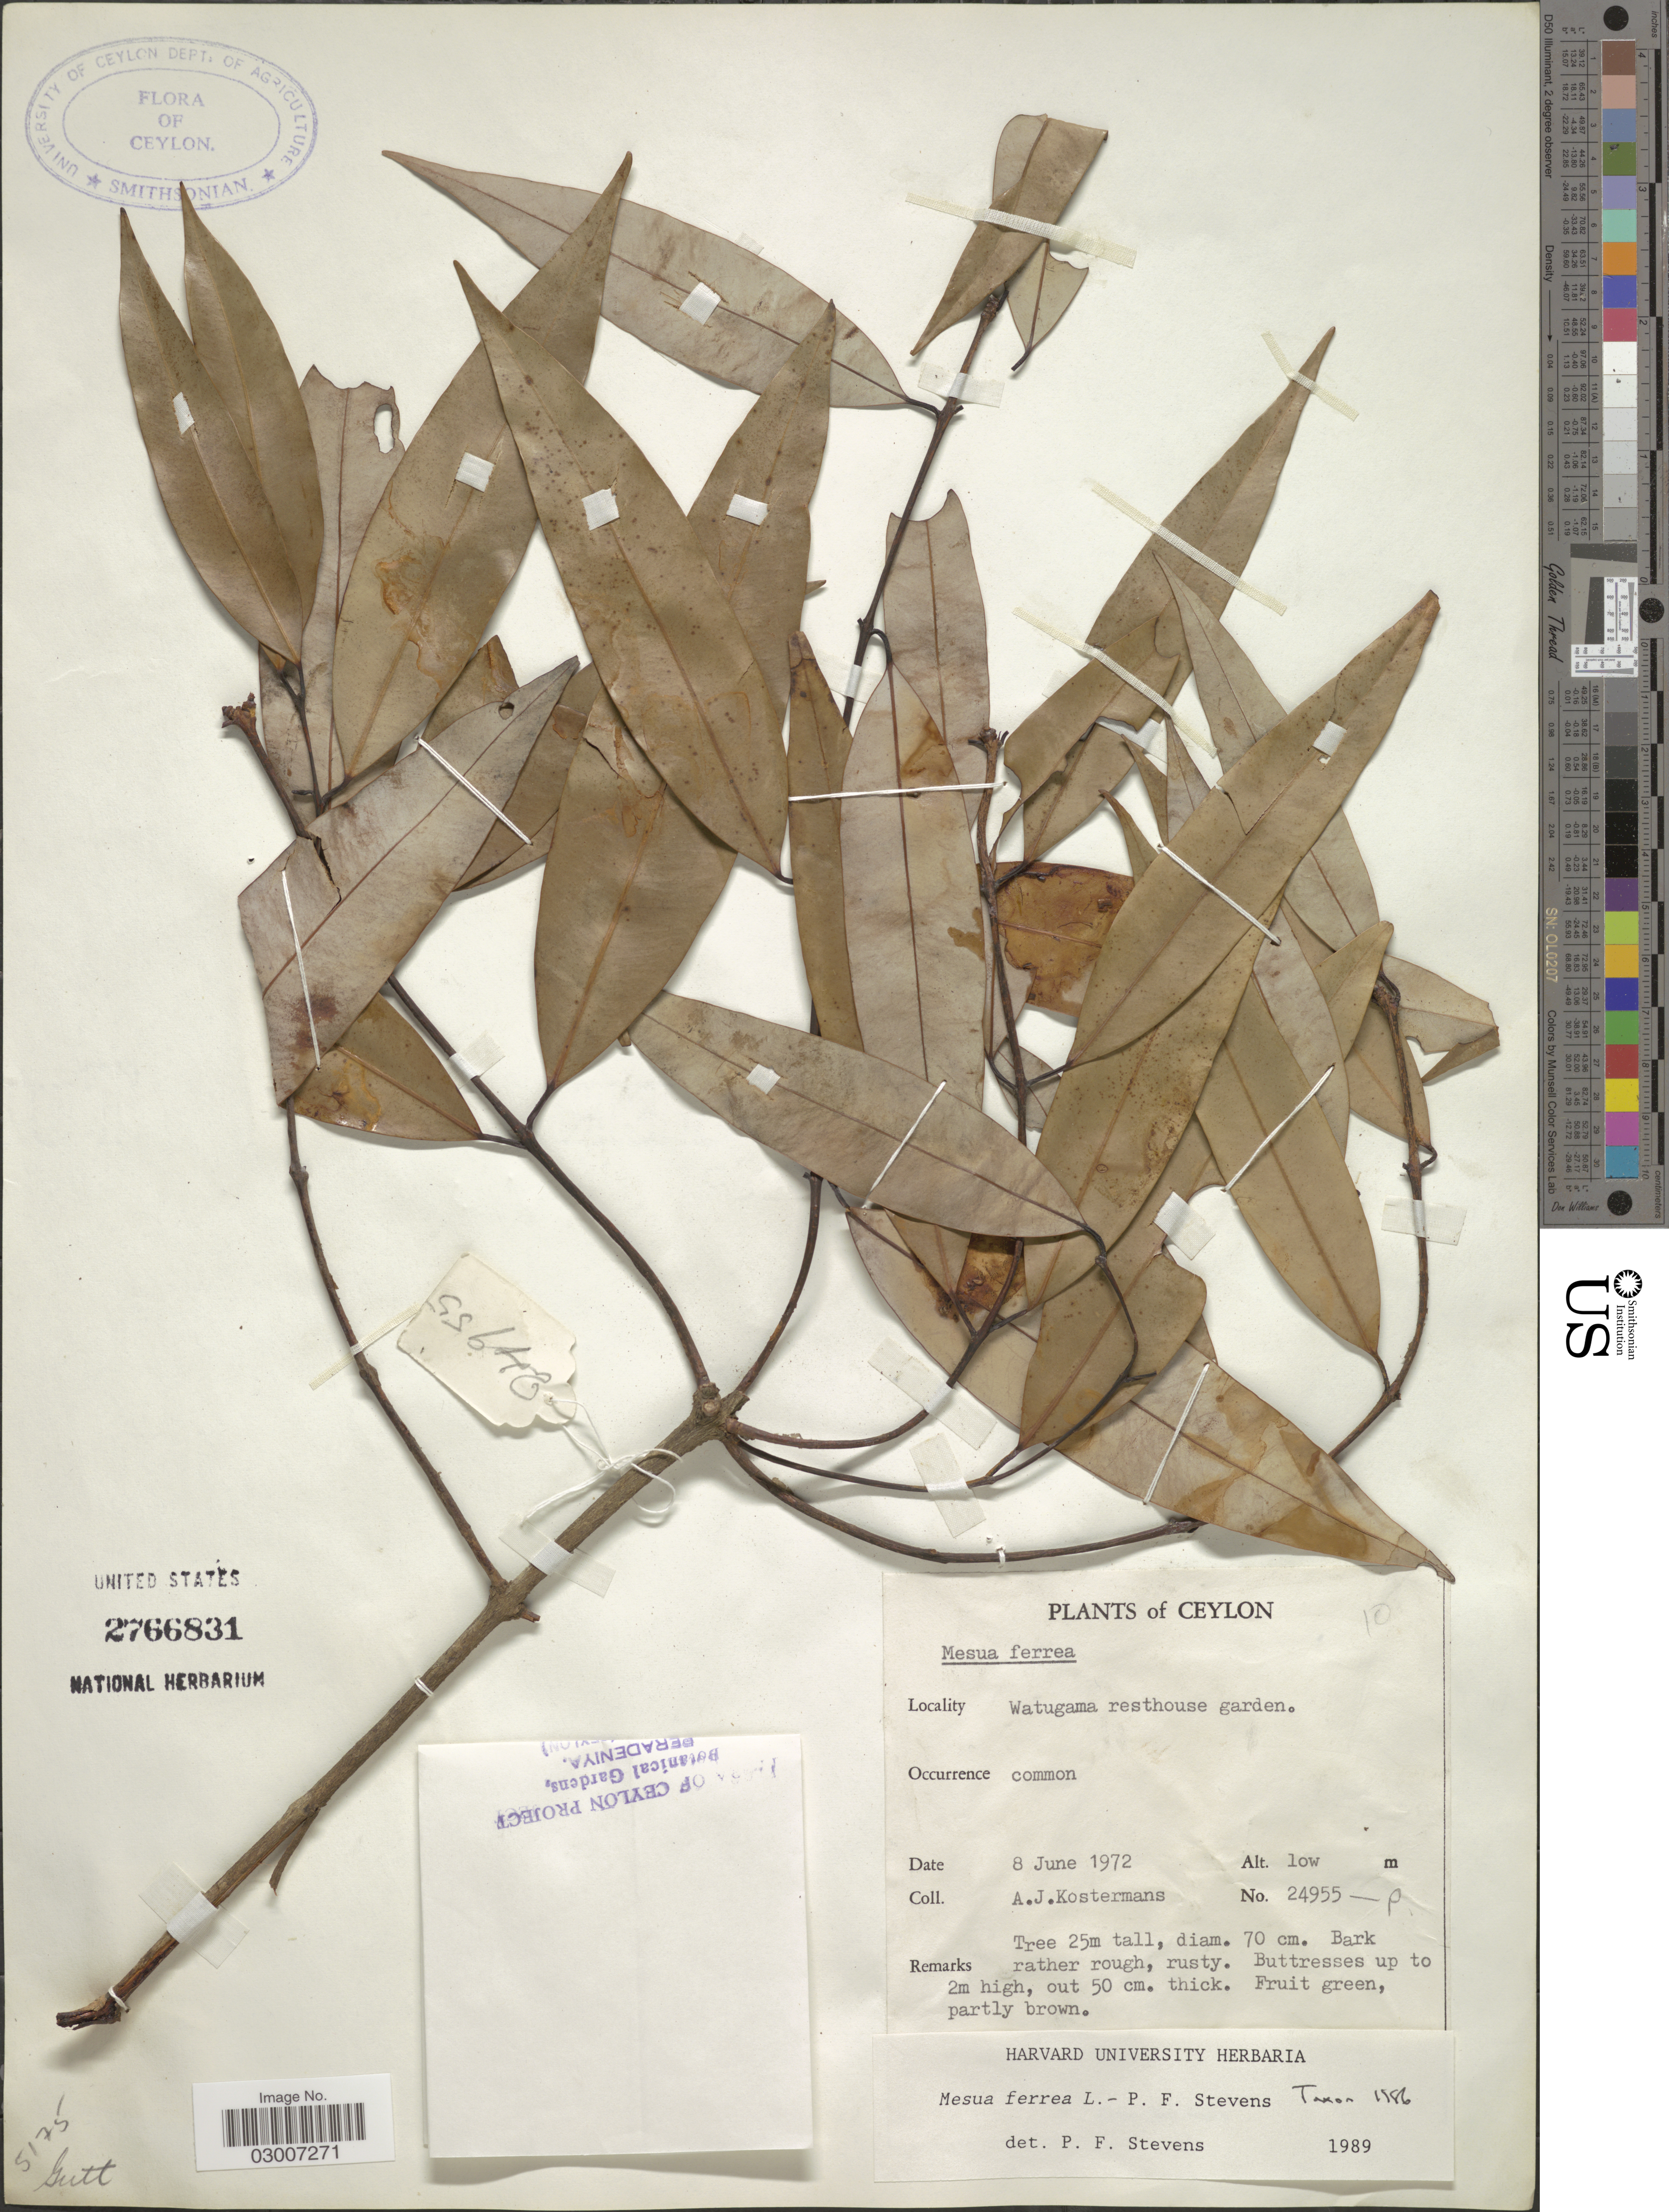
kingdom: Plantae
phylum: Tracheophyta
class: Magnoliopsida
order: Malpighiales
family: Calophyllaceae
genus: Mesua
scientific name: Mesua ferrea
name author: L.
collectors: A. J. G. Kostermans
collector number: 24955-P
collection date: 1972-06-08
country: Sri Lanka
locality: Ceylon. Watugama resthouse garden.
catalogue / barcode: US 2766831